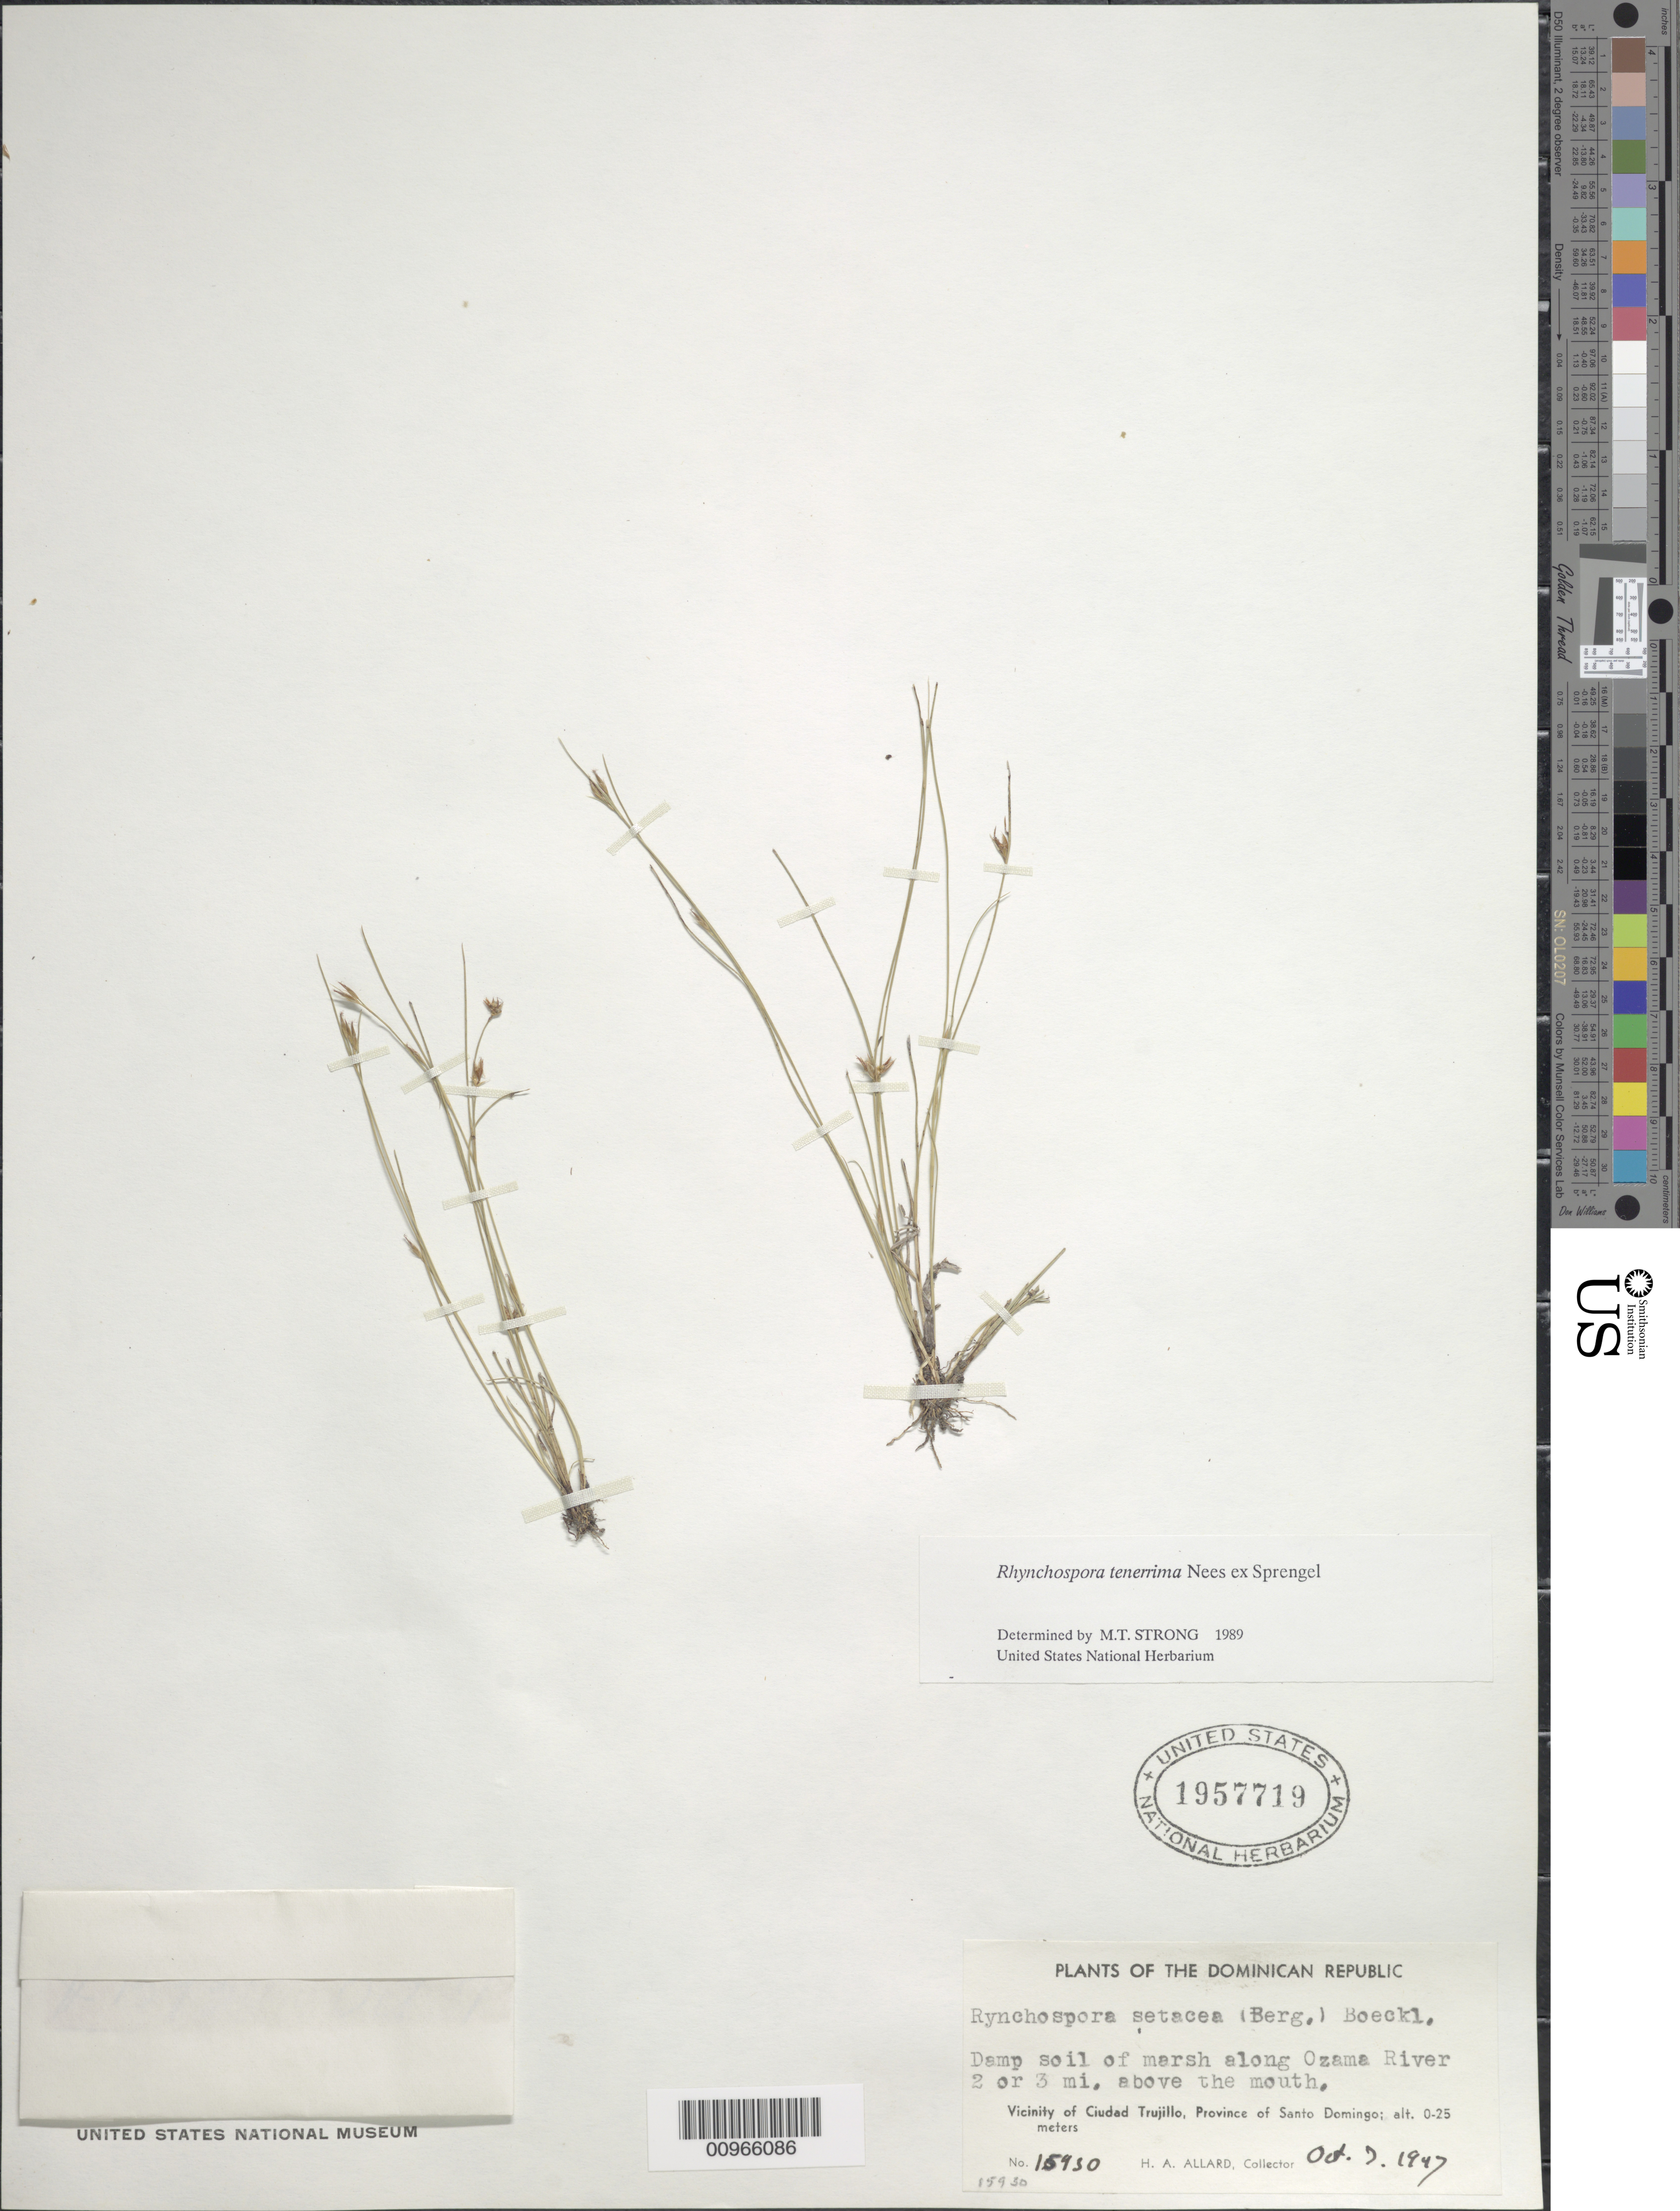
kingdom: Plantae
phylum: Tracheophyta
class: Liliopsida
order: Poales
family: Cyperaceae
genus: Rhynchospora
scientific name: Rhynchospora tenerrima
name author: Nees ex Spreng.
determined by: Strong, M. T., (US), Smithsonian Institution - National Museum of Natural History (UNITED STATES)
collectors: H. A. Allard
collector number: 15930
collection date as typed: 07 Oct 1947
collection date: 1947-10-07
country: Dominican Republic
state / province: Santo Domingo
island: Hispaniola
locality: Vicinity of Ciudad Trujillo, marsh along Ozama river 2 or 3 miles above the mouth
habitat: Damp soil of marsh along river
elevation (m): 0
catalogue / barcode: US 1957719